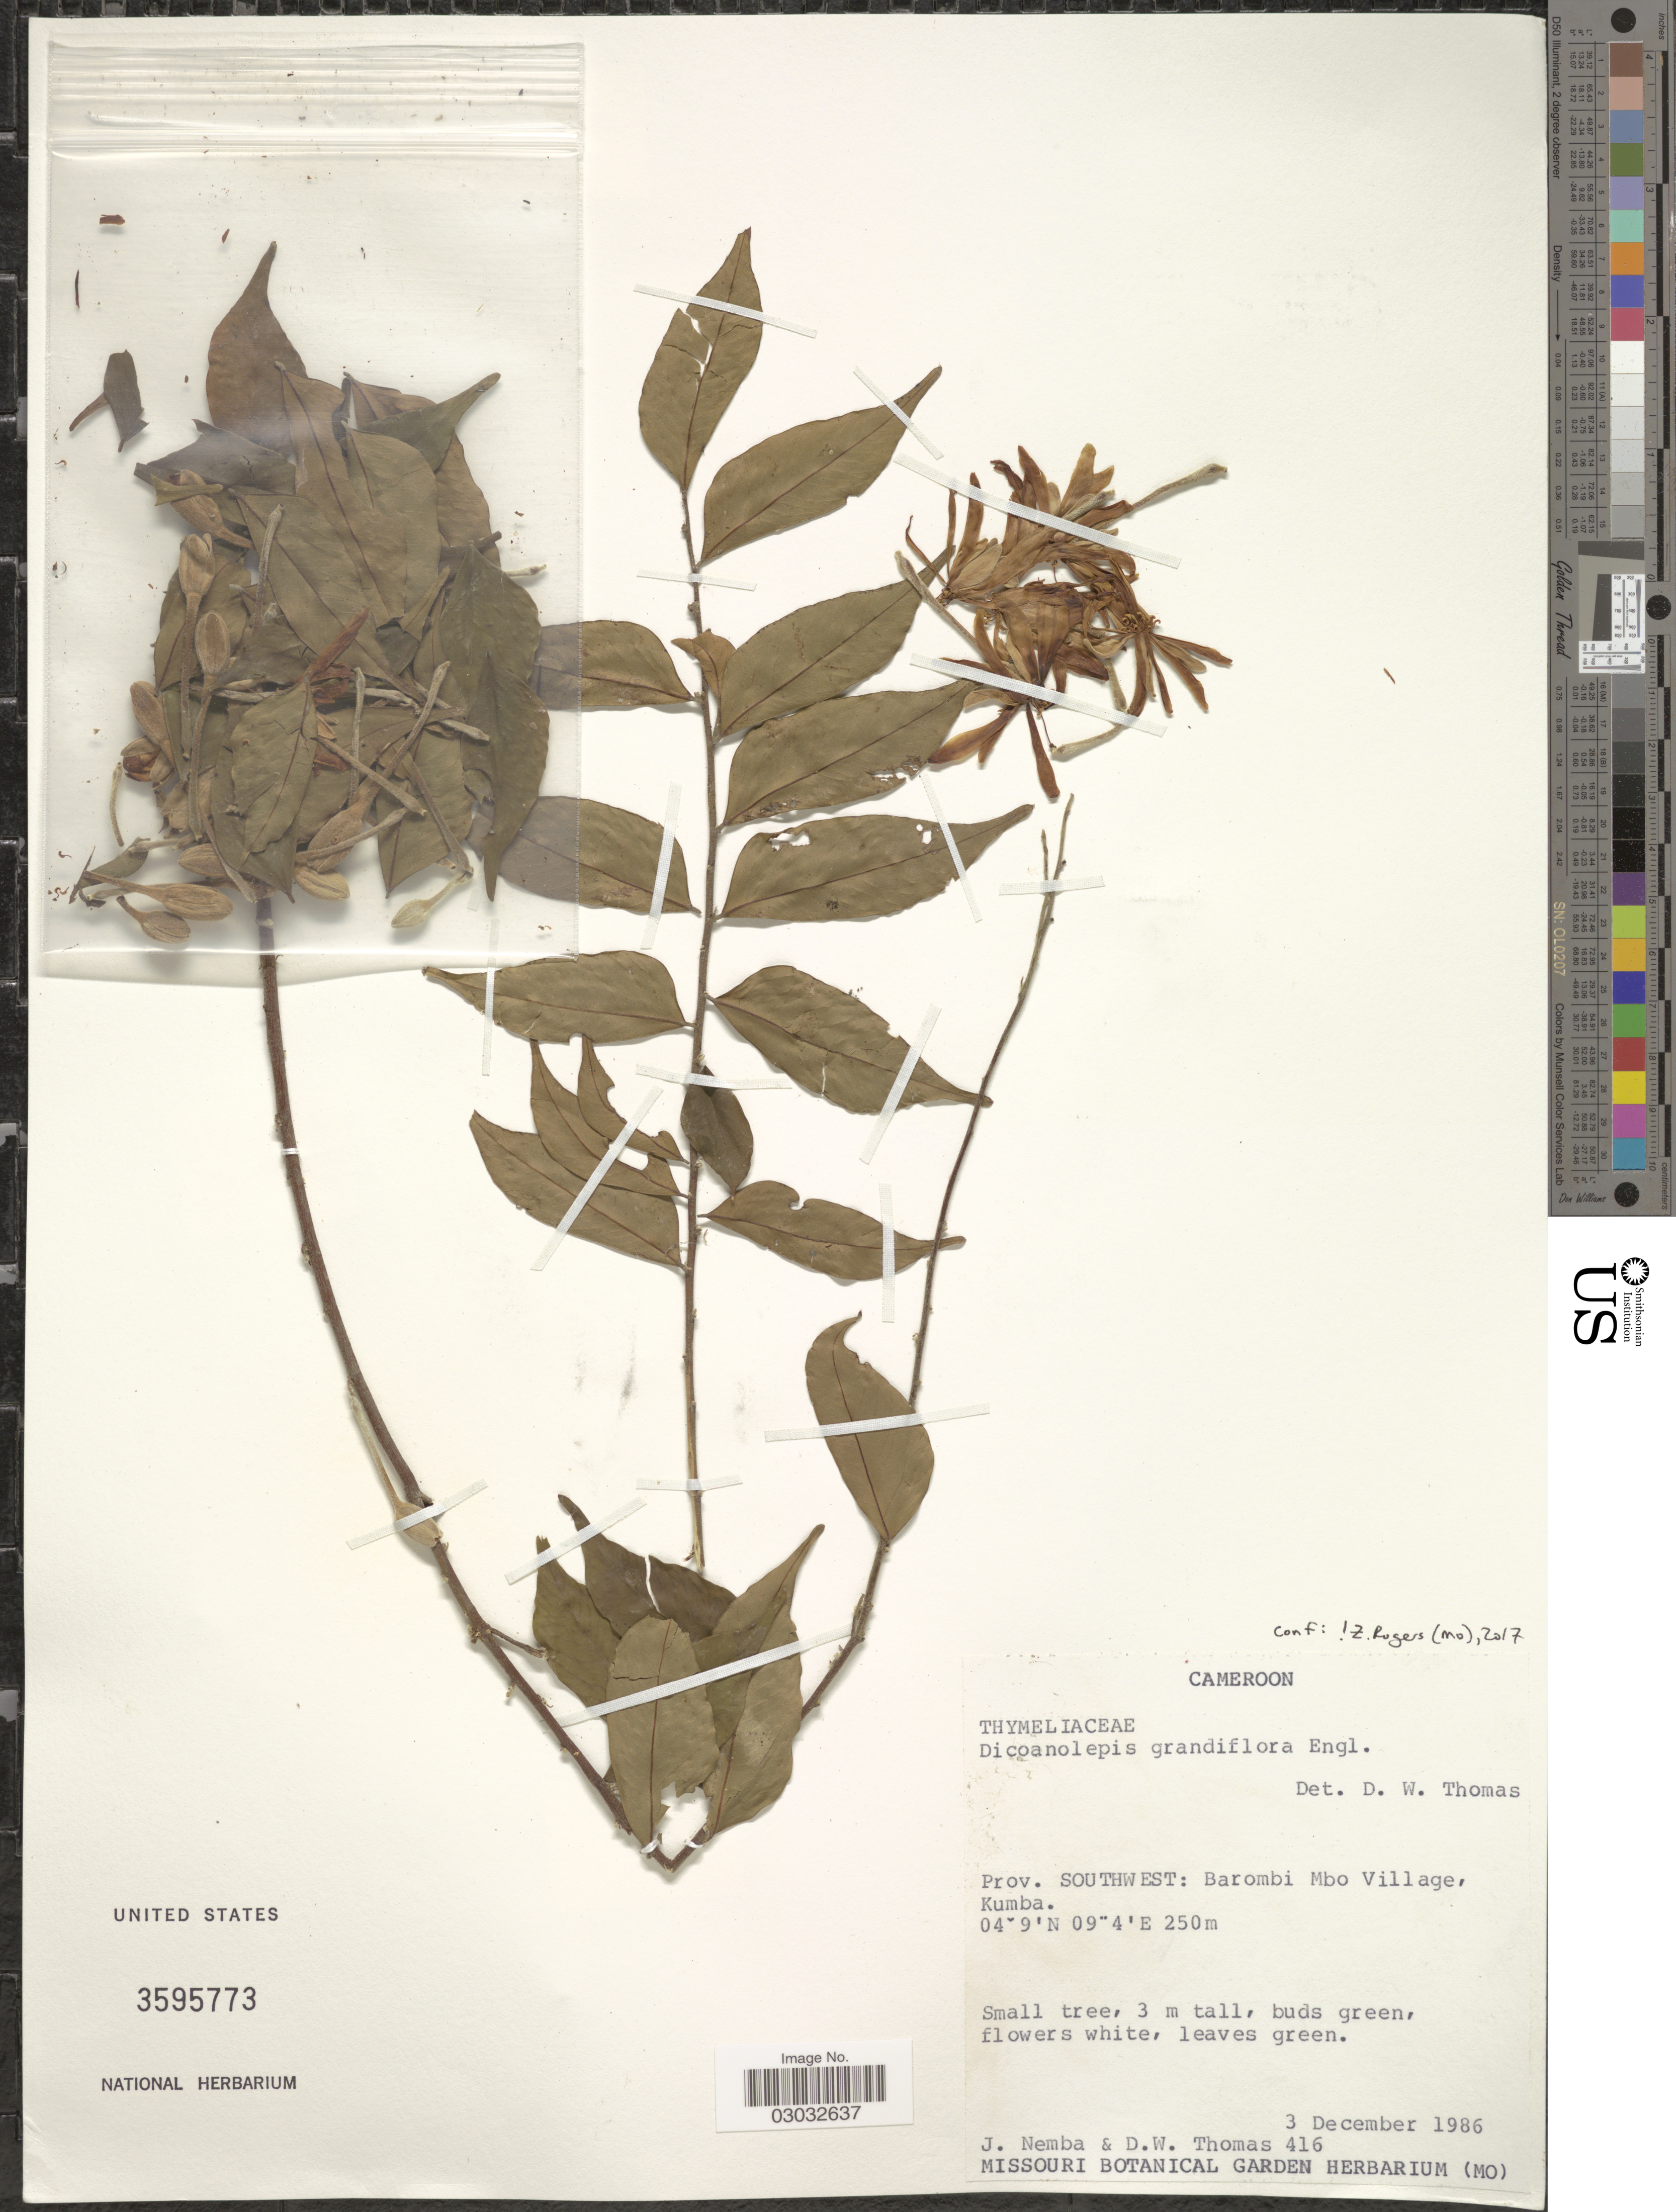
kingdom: Plantae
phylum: Tracheophyta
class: Magnoliopsida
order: Malvales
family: Thymelaeaceae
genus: Dicranolepis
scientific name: Dicranolepis grandiflora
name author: Engl.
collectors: J. Nemba & D. W. Thomas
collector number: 416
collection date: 1986-12-03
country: Cameroon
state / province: Sud-Ouest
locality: Prov. Southwest: Barombi Mbo Village, Kumba.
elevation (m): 250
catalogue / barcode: US 3595773